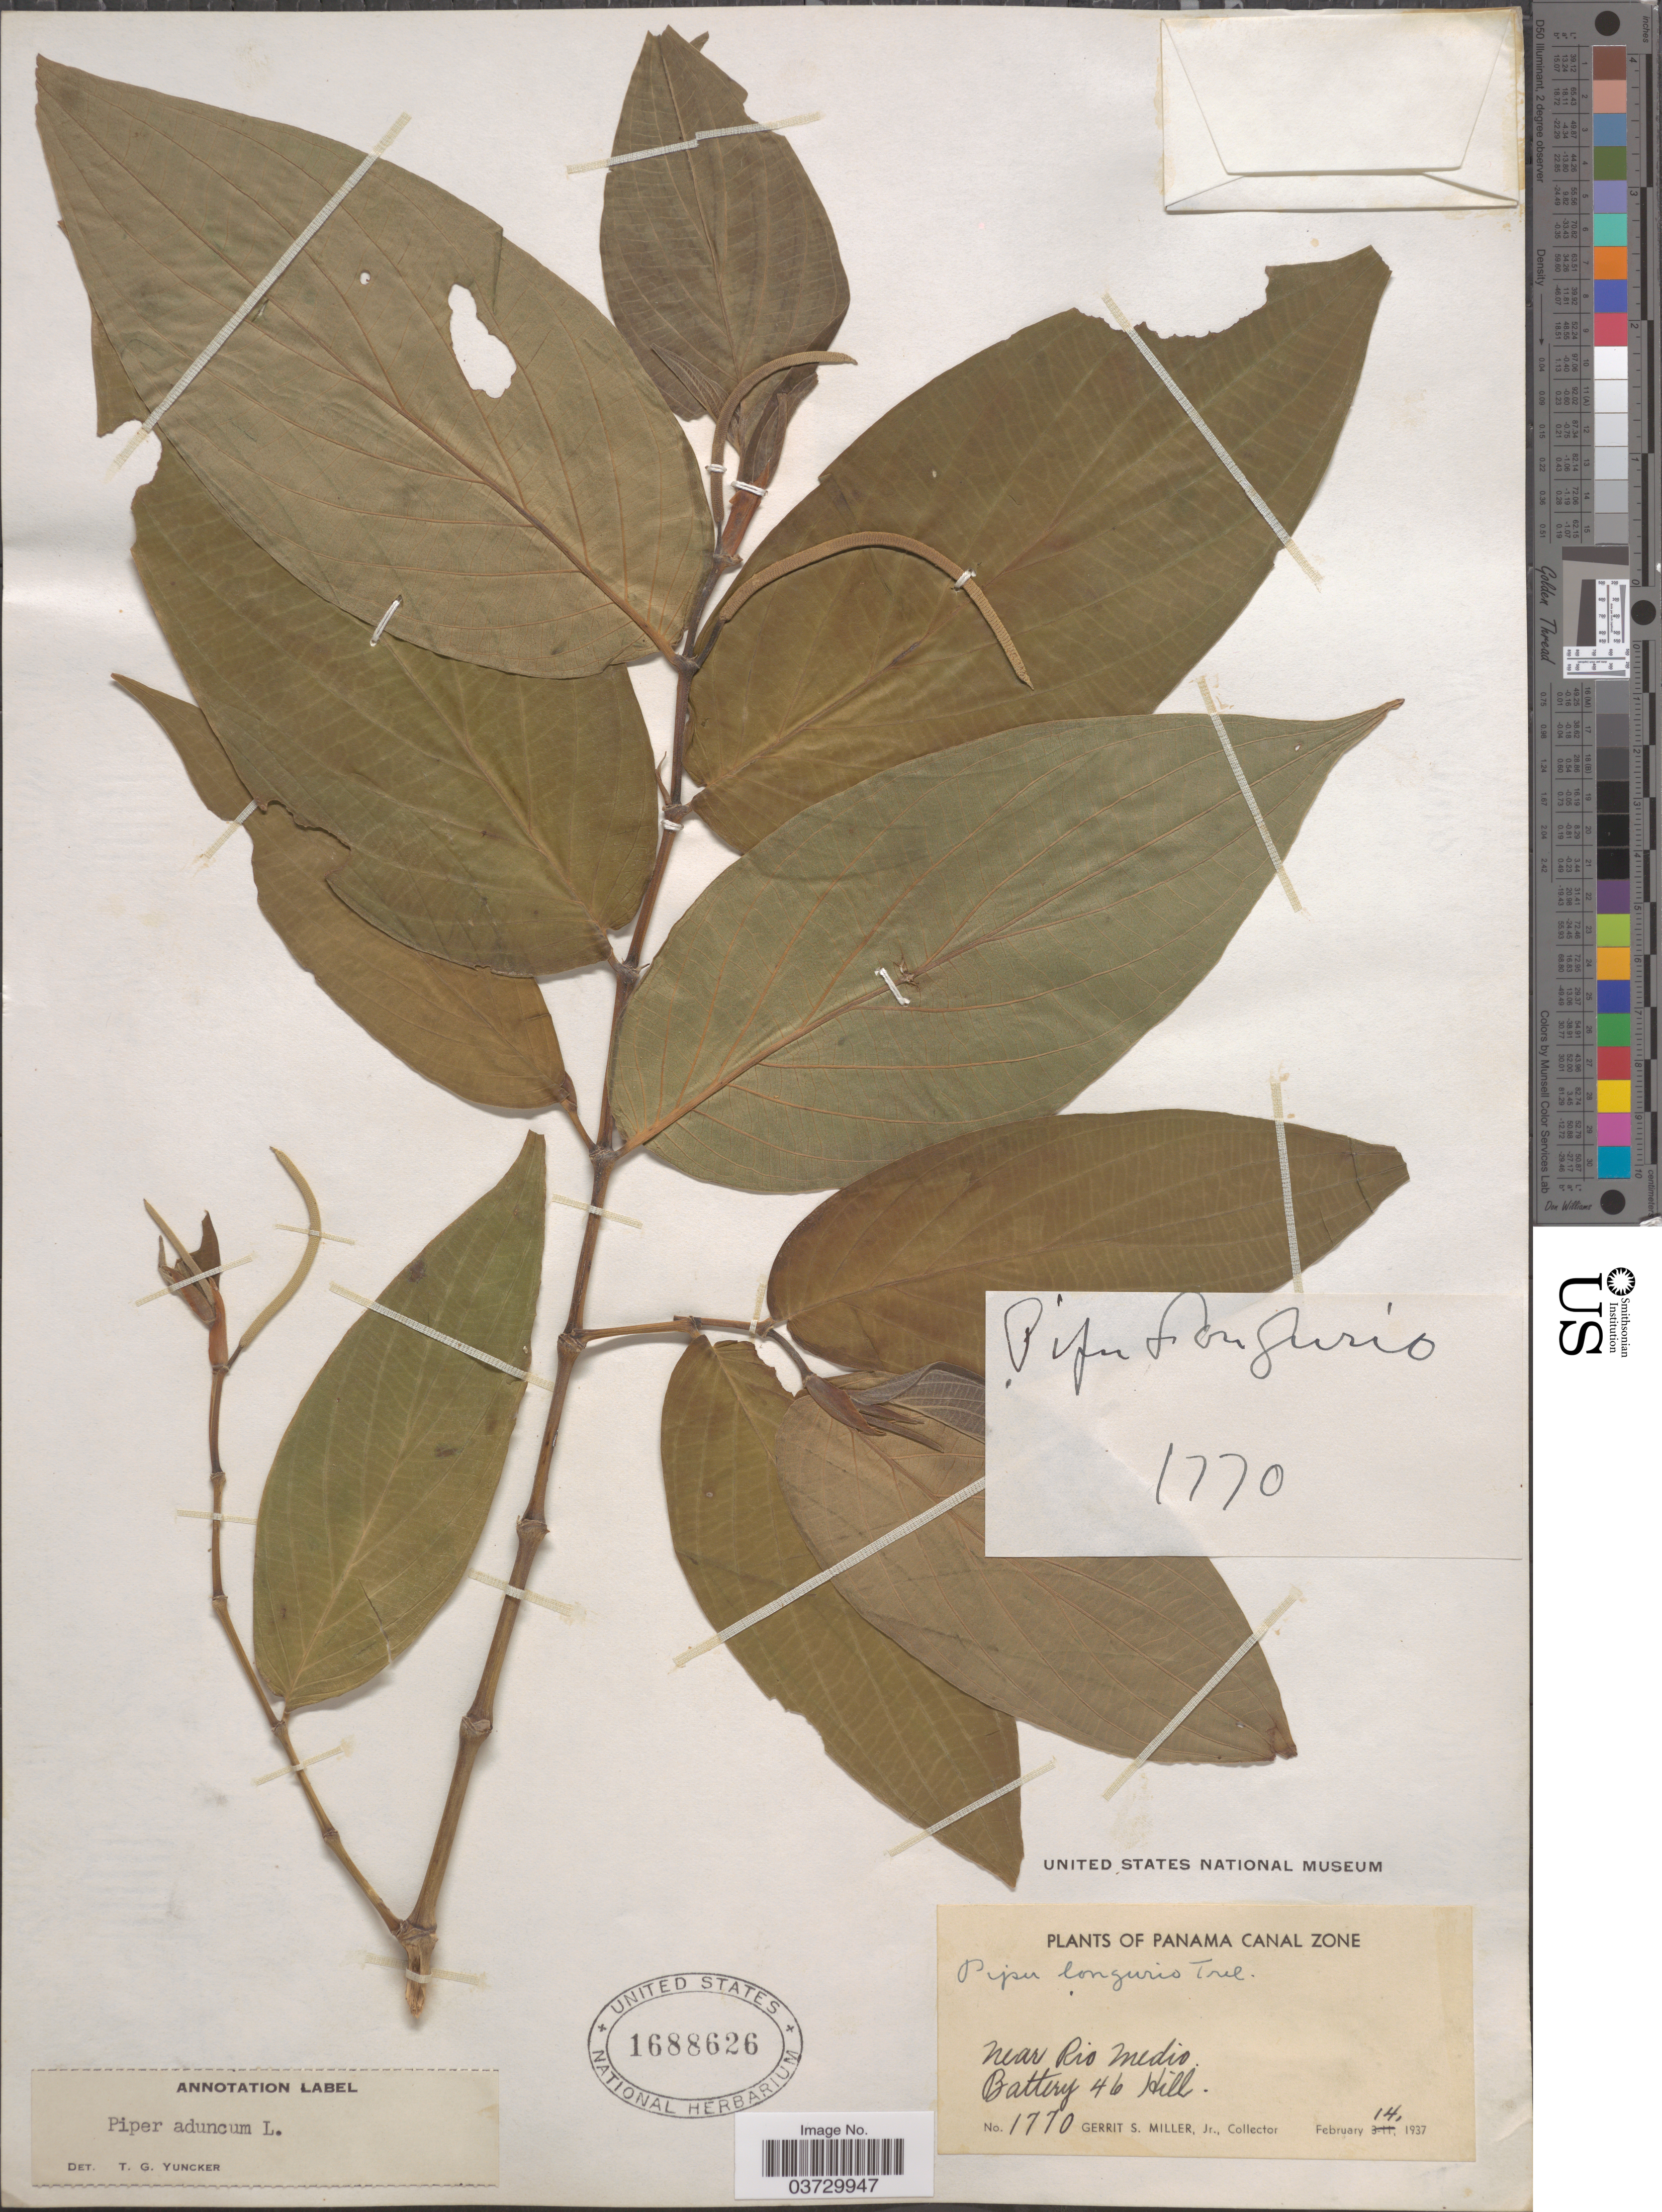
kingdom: Plantae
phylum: Tracheophyta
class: Magnoliopsida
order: Piperales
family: Piperaceae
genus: Piper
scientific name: Piper aduncum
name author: L.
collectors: G. S. Miller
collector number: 1770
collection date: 1937-02-14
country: Panama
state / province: Colón / Panamá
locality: Panama Canal Zone. Near Rio Medio, Battery 46 Hill.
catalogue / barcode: US 1688626